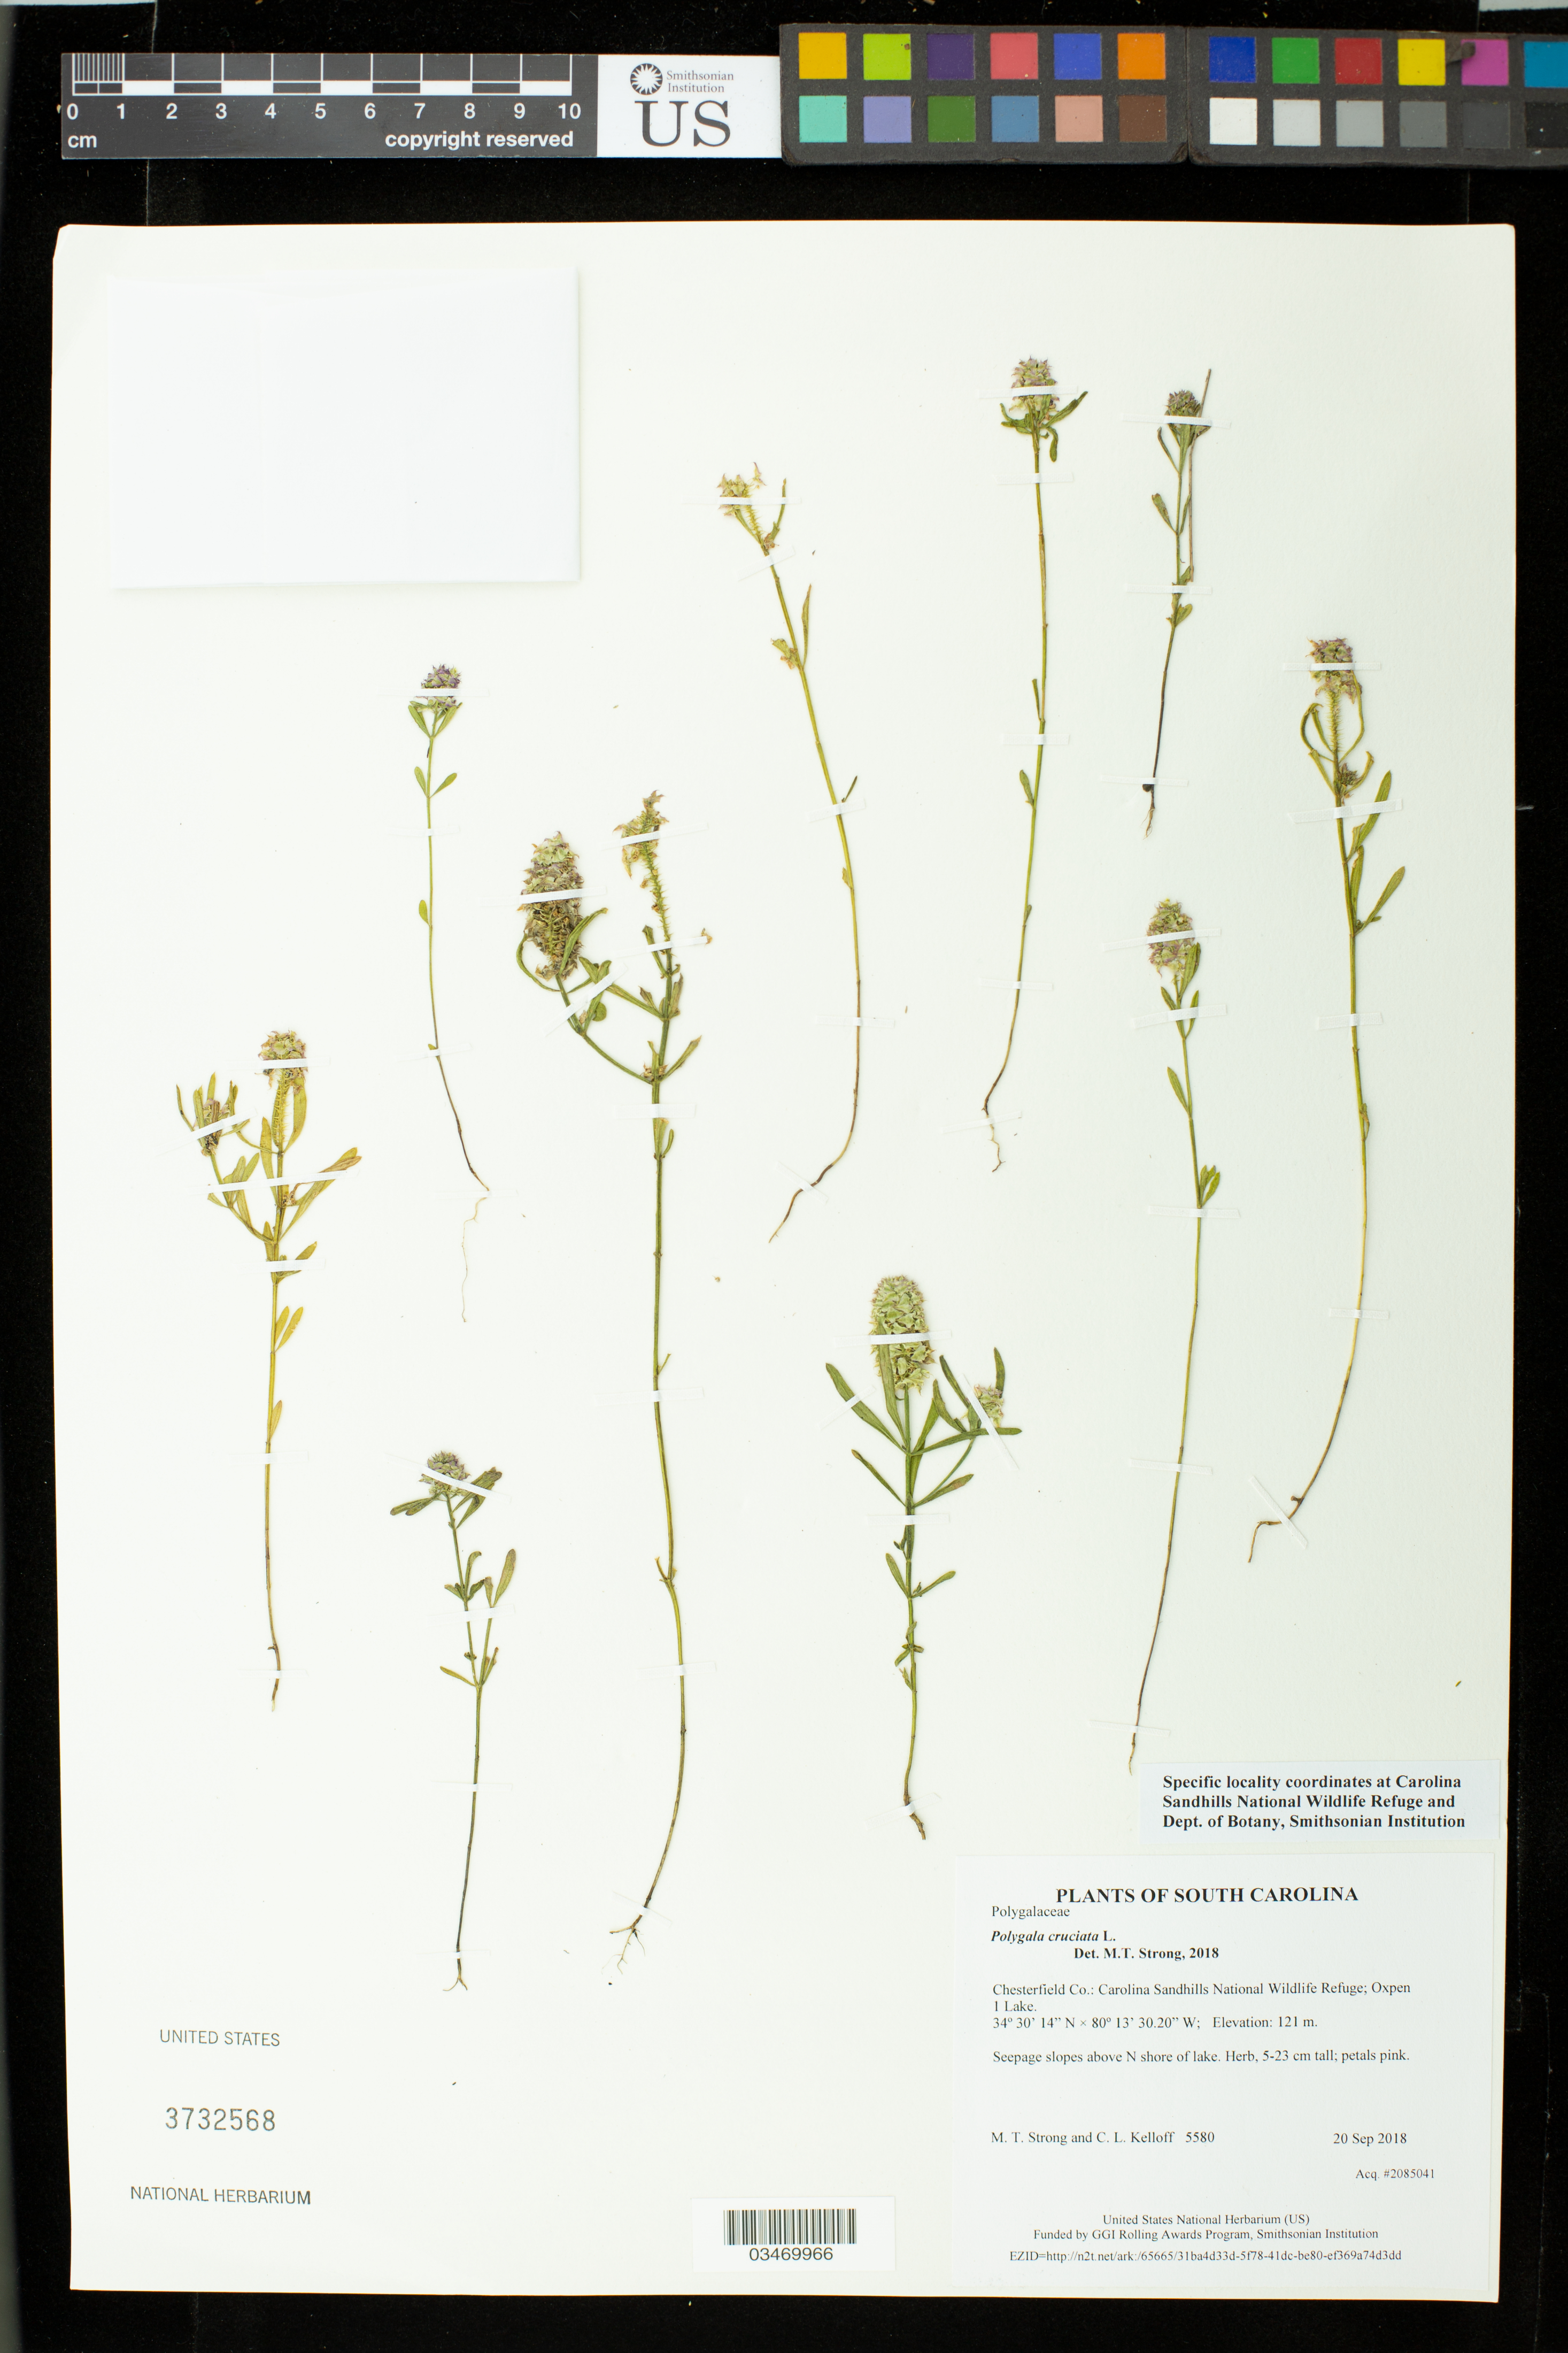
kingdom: Plantae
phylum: Tracheophyta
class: Magnoliopsida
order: Fabales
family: Polygalaceae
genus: Polygala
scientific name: Polygala cruciata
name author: L.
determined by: Strong, M. T., (US), Smithsonian Institution - National Museum of Natural History (UNITED STATES)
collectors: M. T. Strong & C. L. Kelloff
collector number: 5580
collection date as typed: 20 Sep 2018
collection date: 2018-09-20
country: United States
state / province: South Carolina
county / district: Chesterfield Co.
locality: Carolina Sandhills National Wildlife Refuge; Oxpen 1 seepage slopes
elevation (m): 121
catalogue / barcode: US 3732568